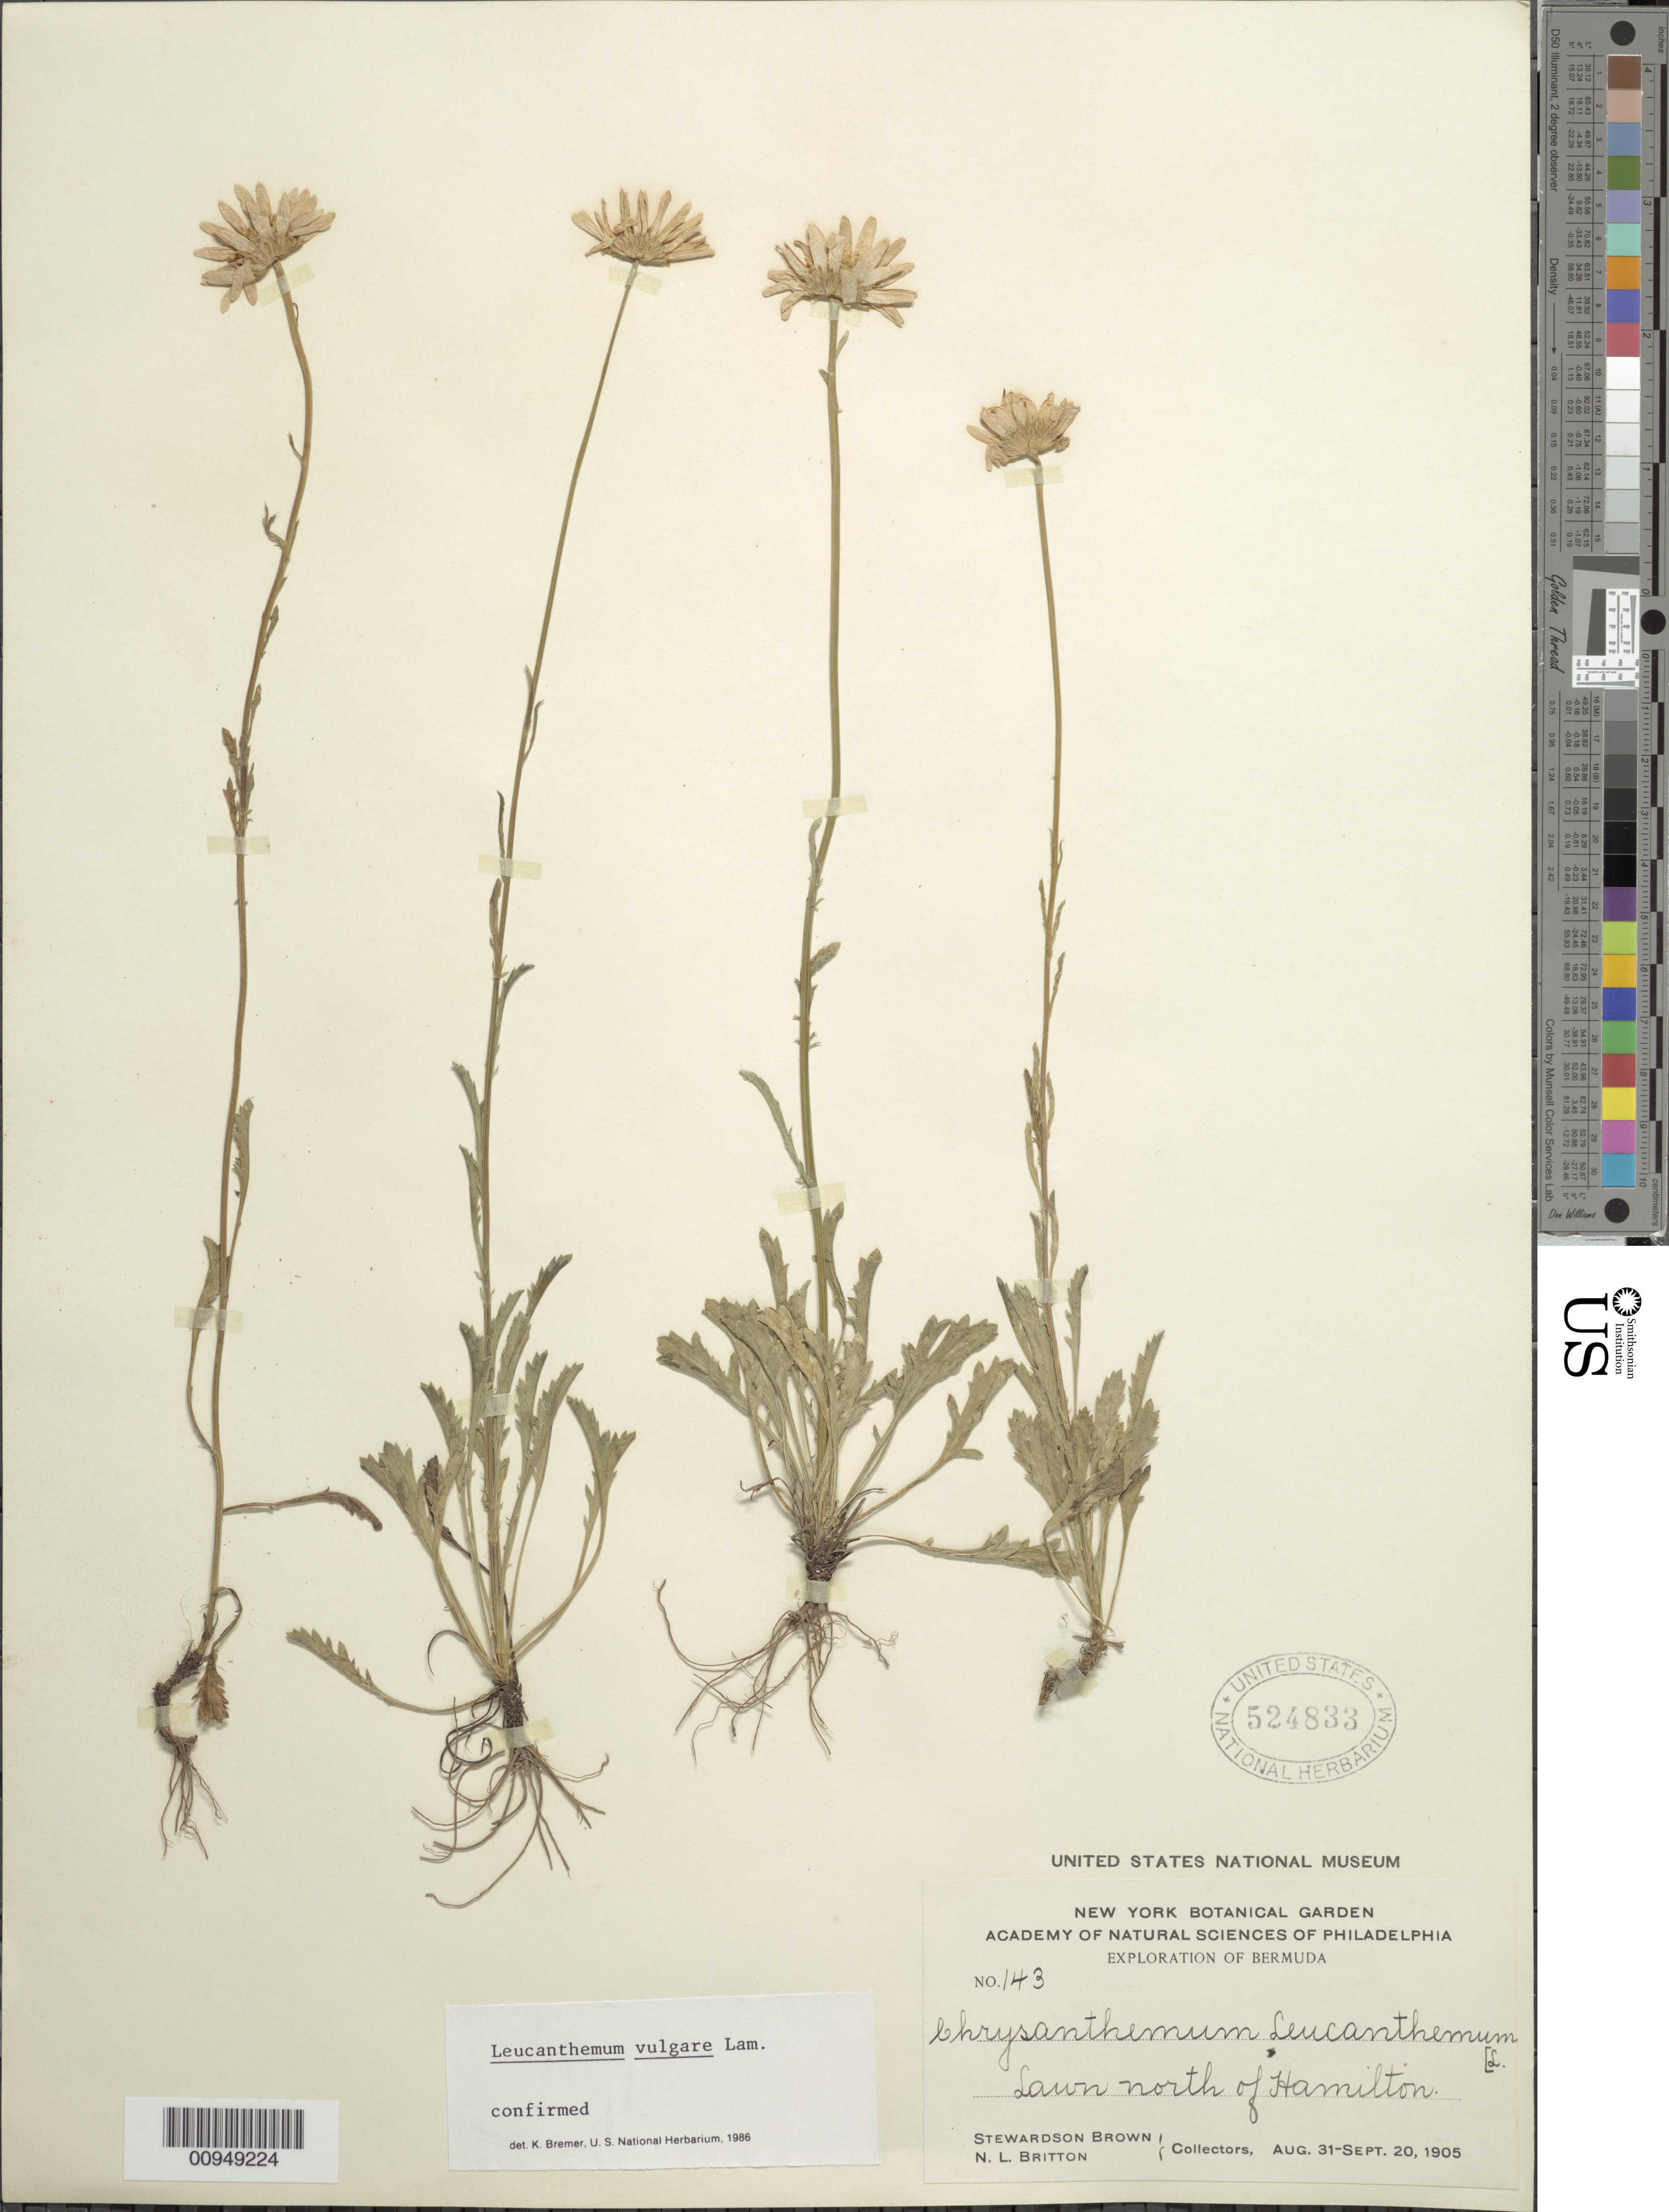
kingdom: Plantae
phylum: Tracheophyta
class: Magnoliopsida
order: Asterales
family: Asteraceae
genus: Leucanthemum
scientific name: Leucanthemum vulgare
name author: Lam.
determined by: Bremer, K.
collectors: S. Brown & N. Britton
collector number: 143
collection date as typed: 31 Aug 1905 to 20 Sep 1905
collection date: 1905-08-31/1905-09-20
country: Bermuda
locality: lawn north of Hamilton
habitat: Lawn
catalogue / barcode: US 524833